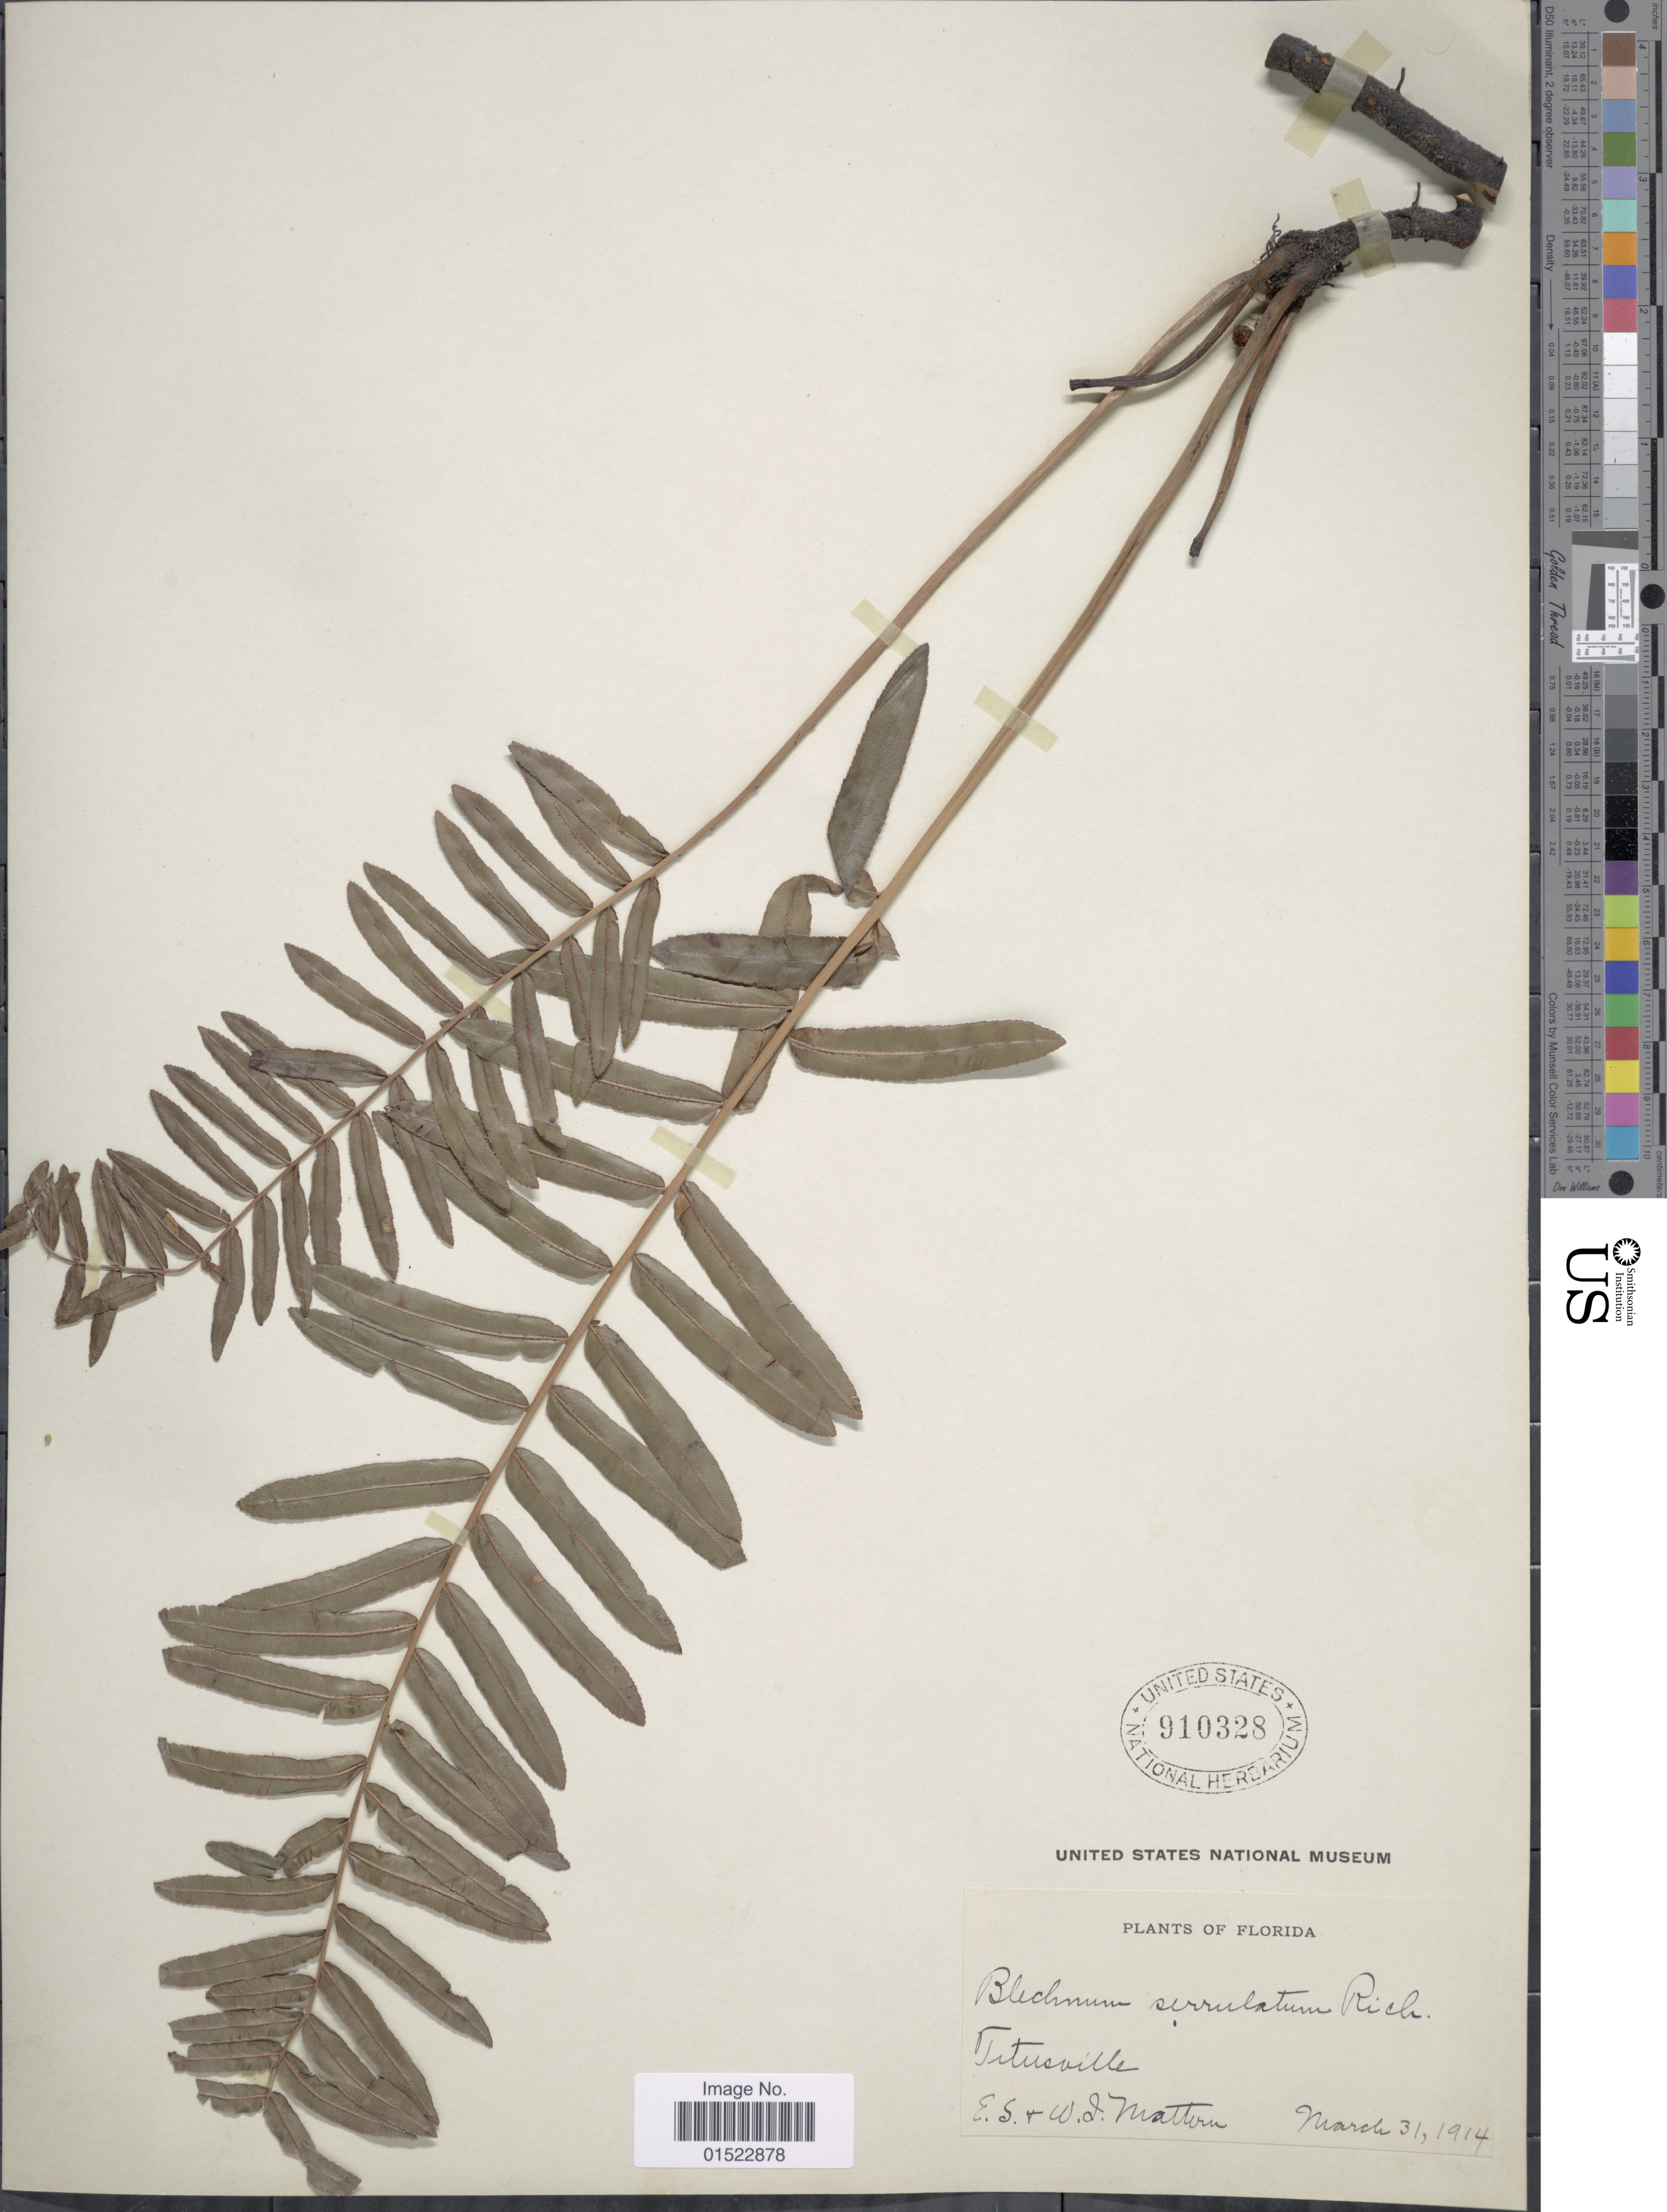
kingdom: Plantae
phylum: Tracheophyta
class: Polypodiopsida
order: Polypodiales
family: Blechnaceae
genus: Telmatoblechnum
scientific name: Telmatoblechnum serrulatum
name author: (Rich.) Perrie et al.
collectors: E. Mattern & W. Mattern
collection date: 1914-03-31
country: United States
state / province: Florida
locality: Titusville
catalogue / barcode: US 910328